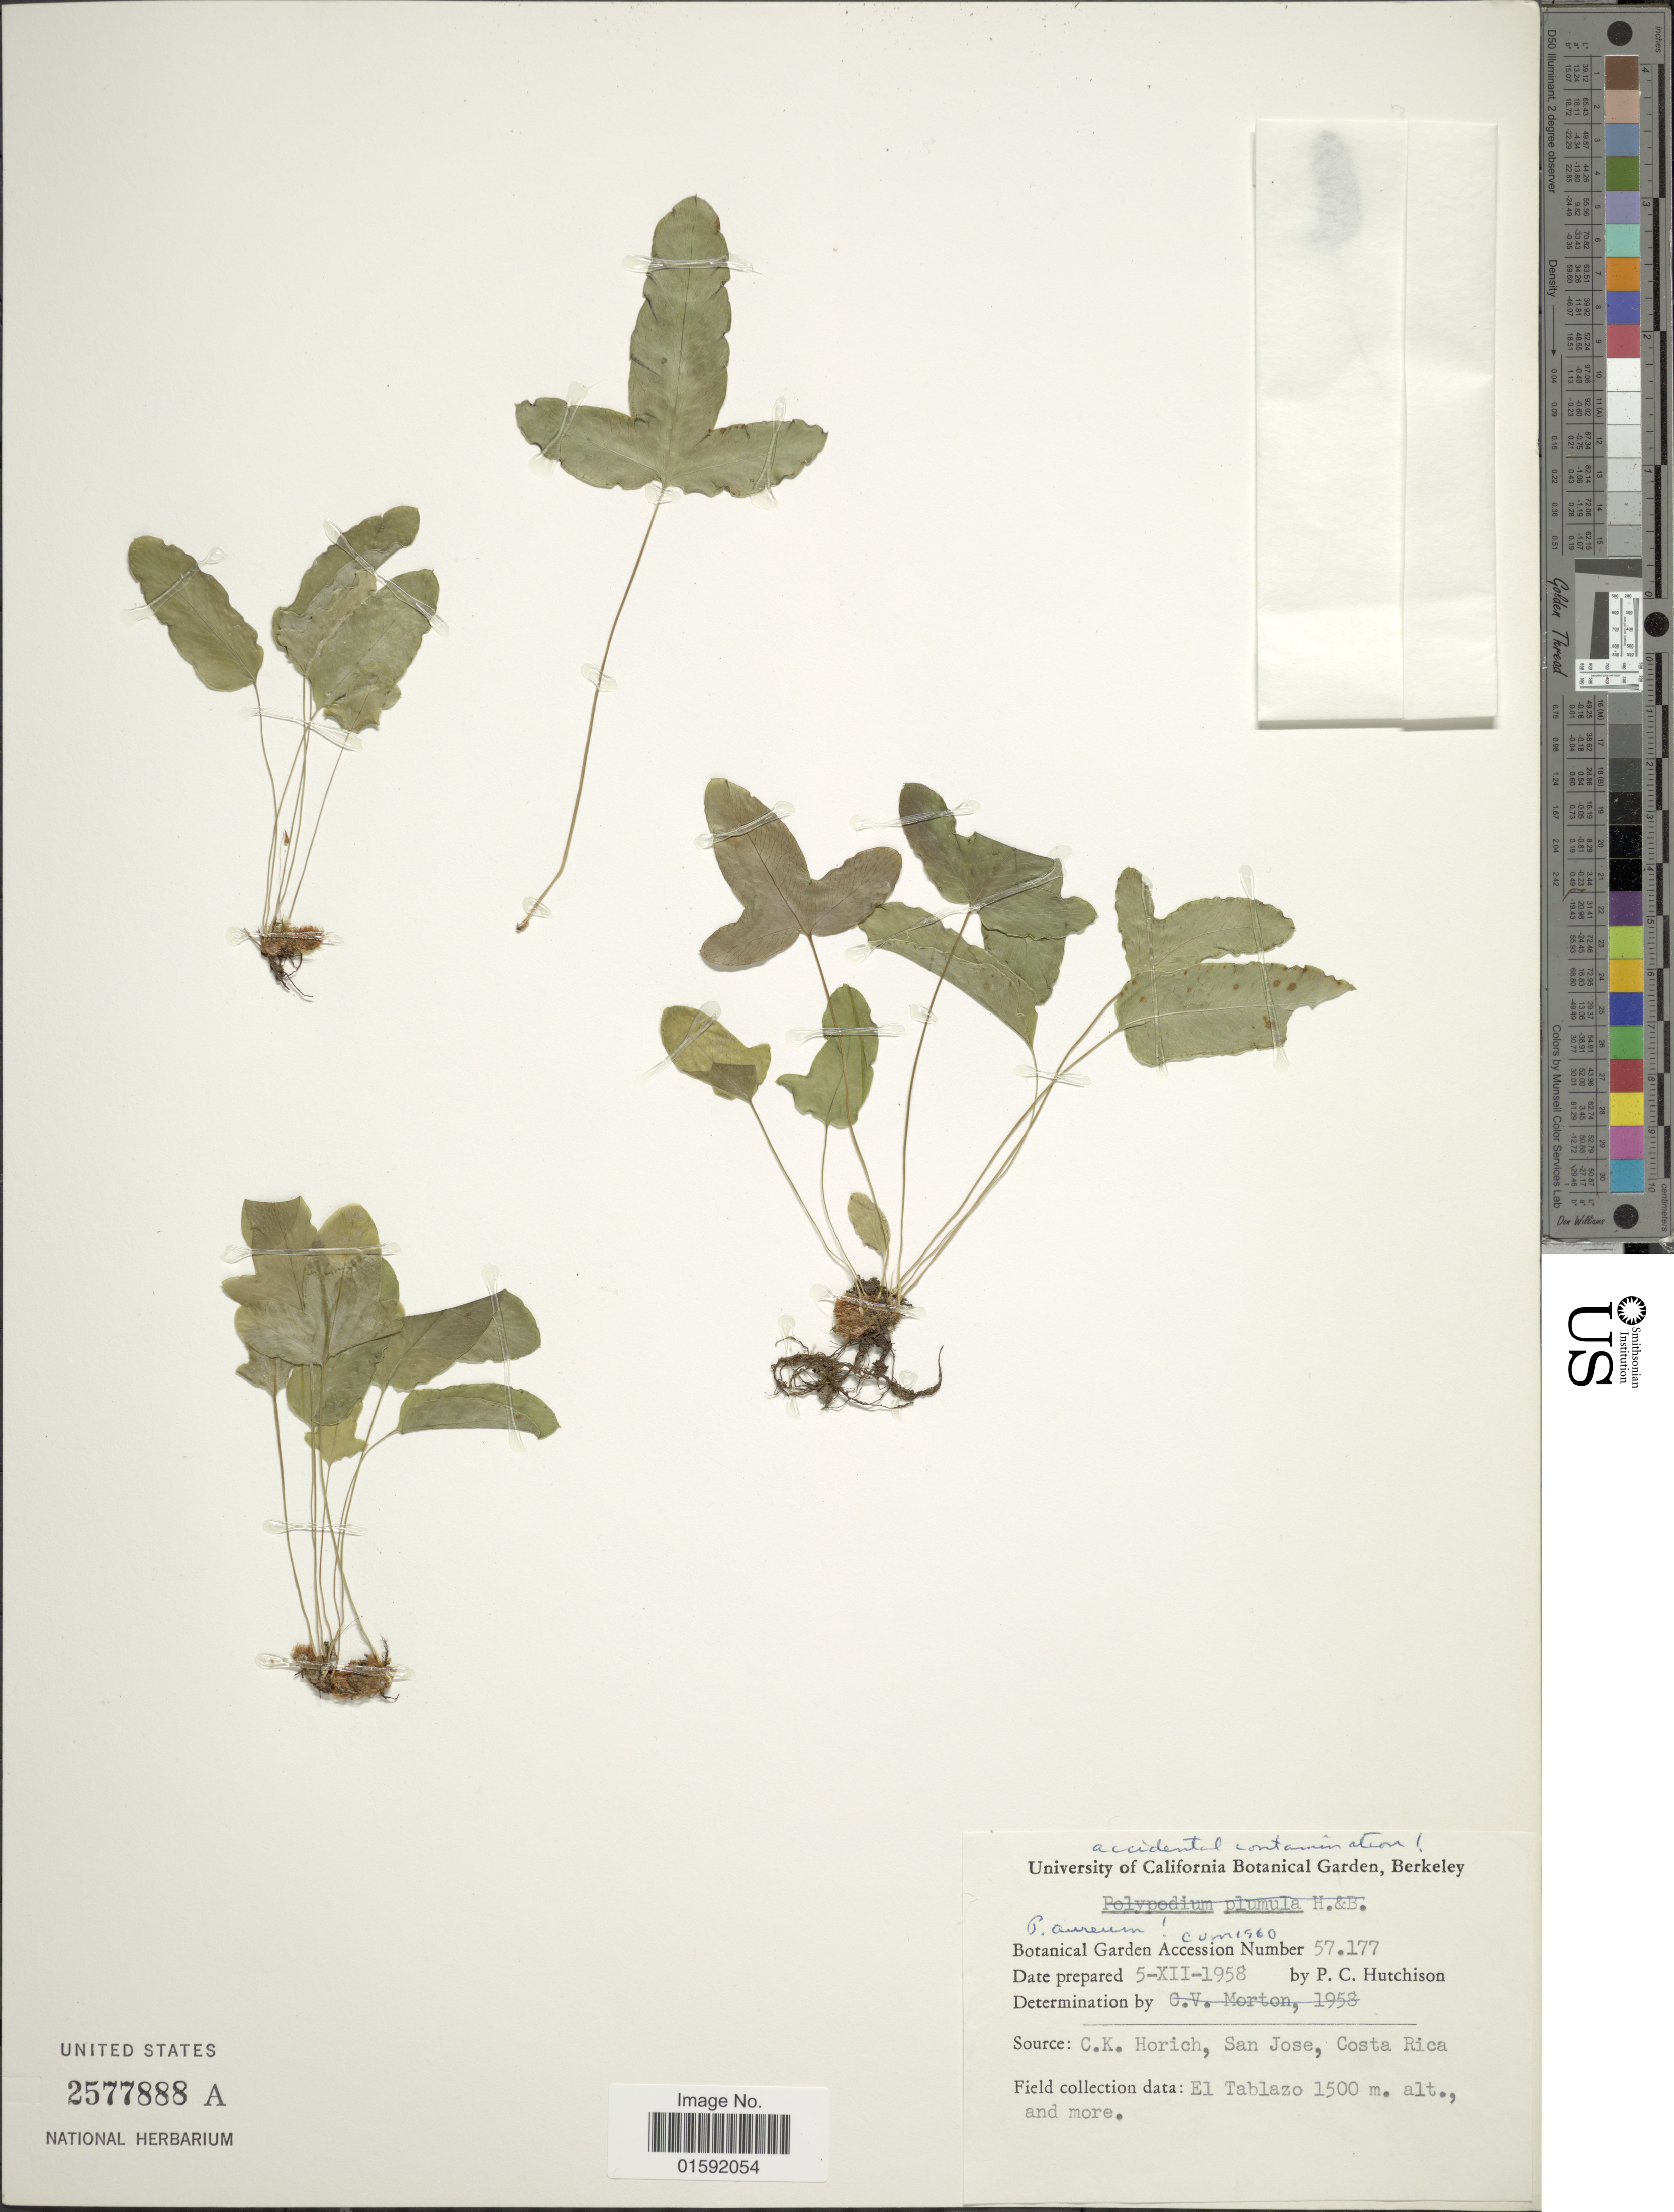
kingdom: Plantae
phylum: Tracheophyta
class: Polypodiopsida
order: Polypodiales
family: Polypodiaceae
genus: Phlebodium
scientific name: Phlebodium aureum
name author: (L.) J. Sm.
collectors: P. C. Hutchison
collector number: Botanical Garden Accession Number 57177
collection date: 1958-12-05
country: United States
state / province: California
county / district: Alameda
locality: Berkeley, University of California, C.K. Horich, San Jose, Costa Rica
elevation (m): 1500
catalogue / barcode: US 2577888A